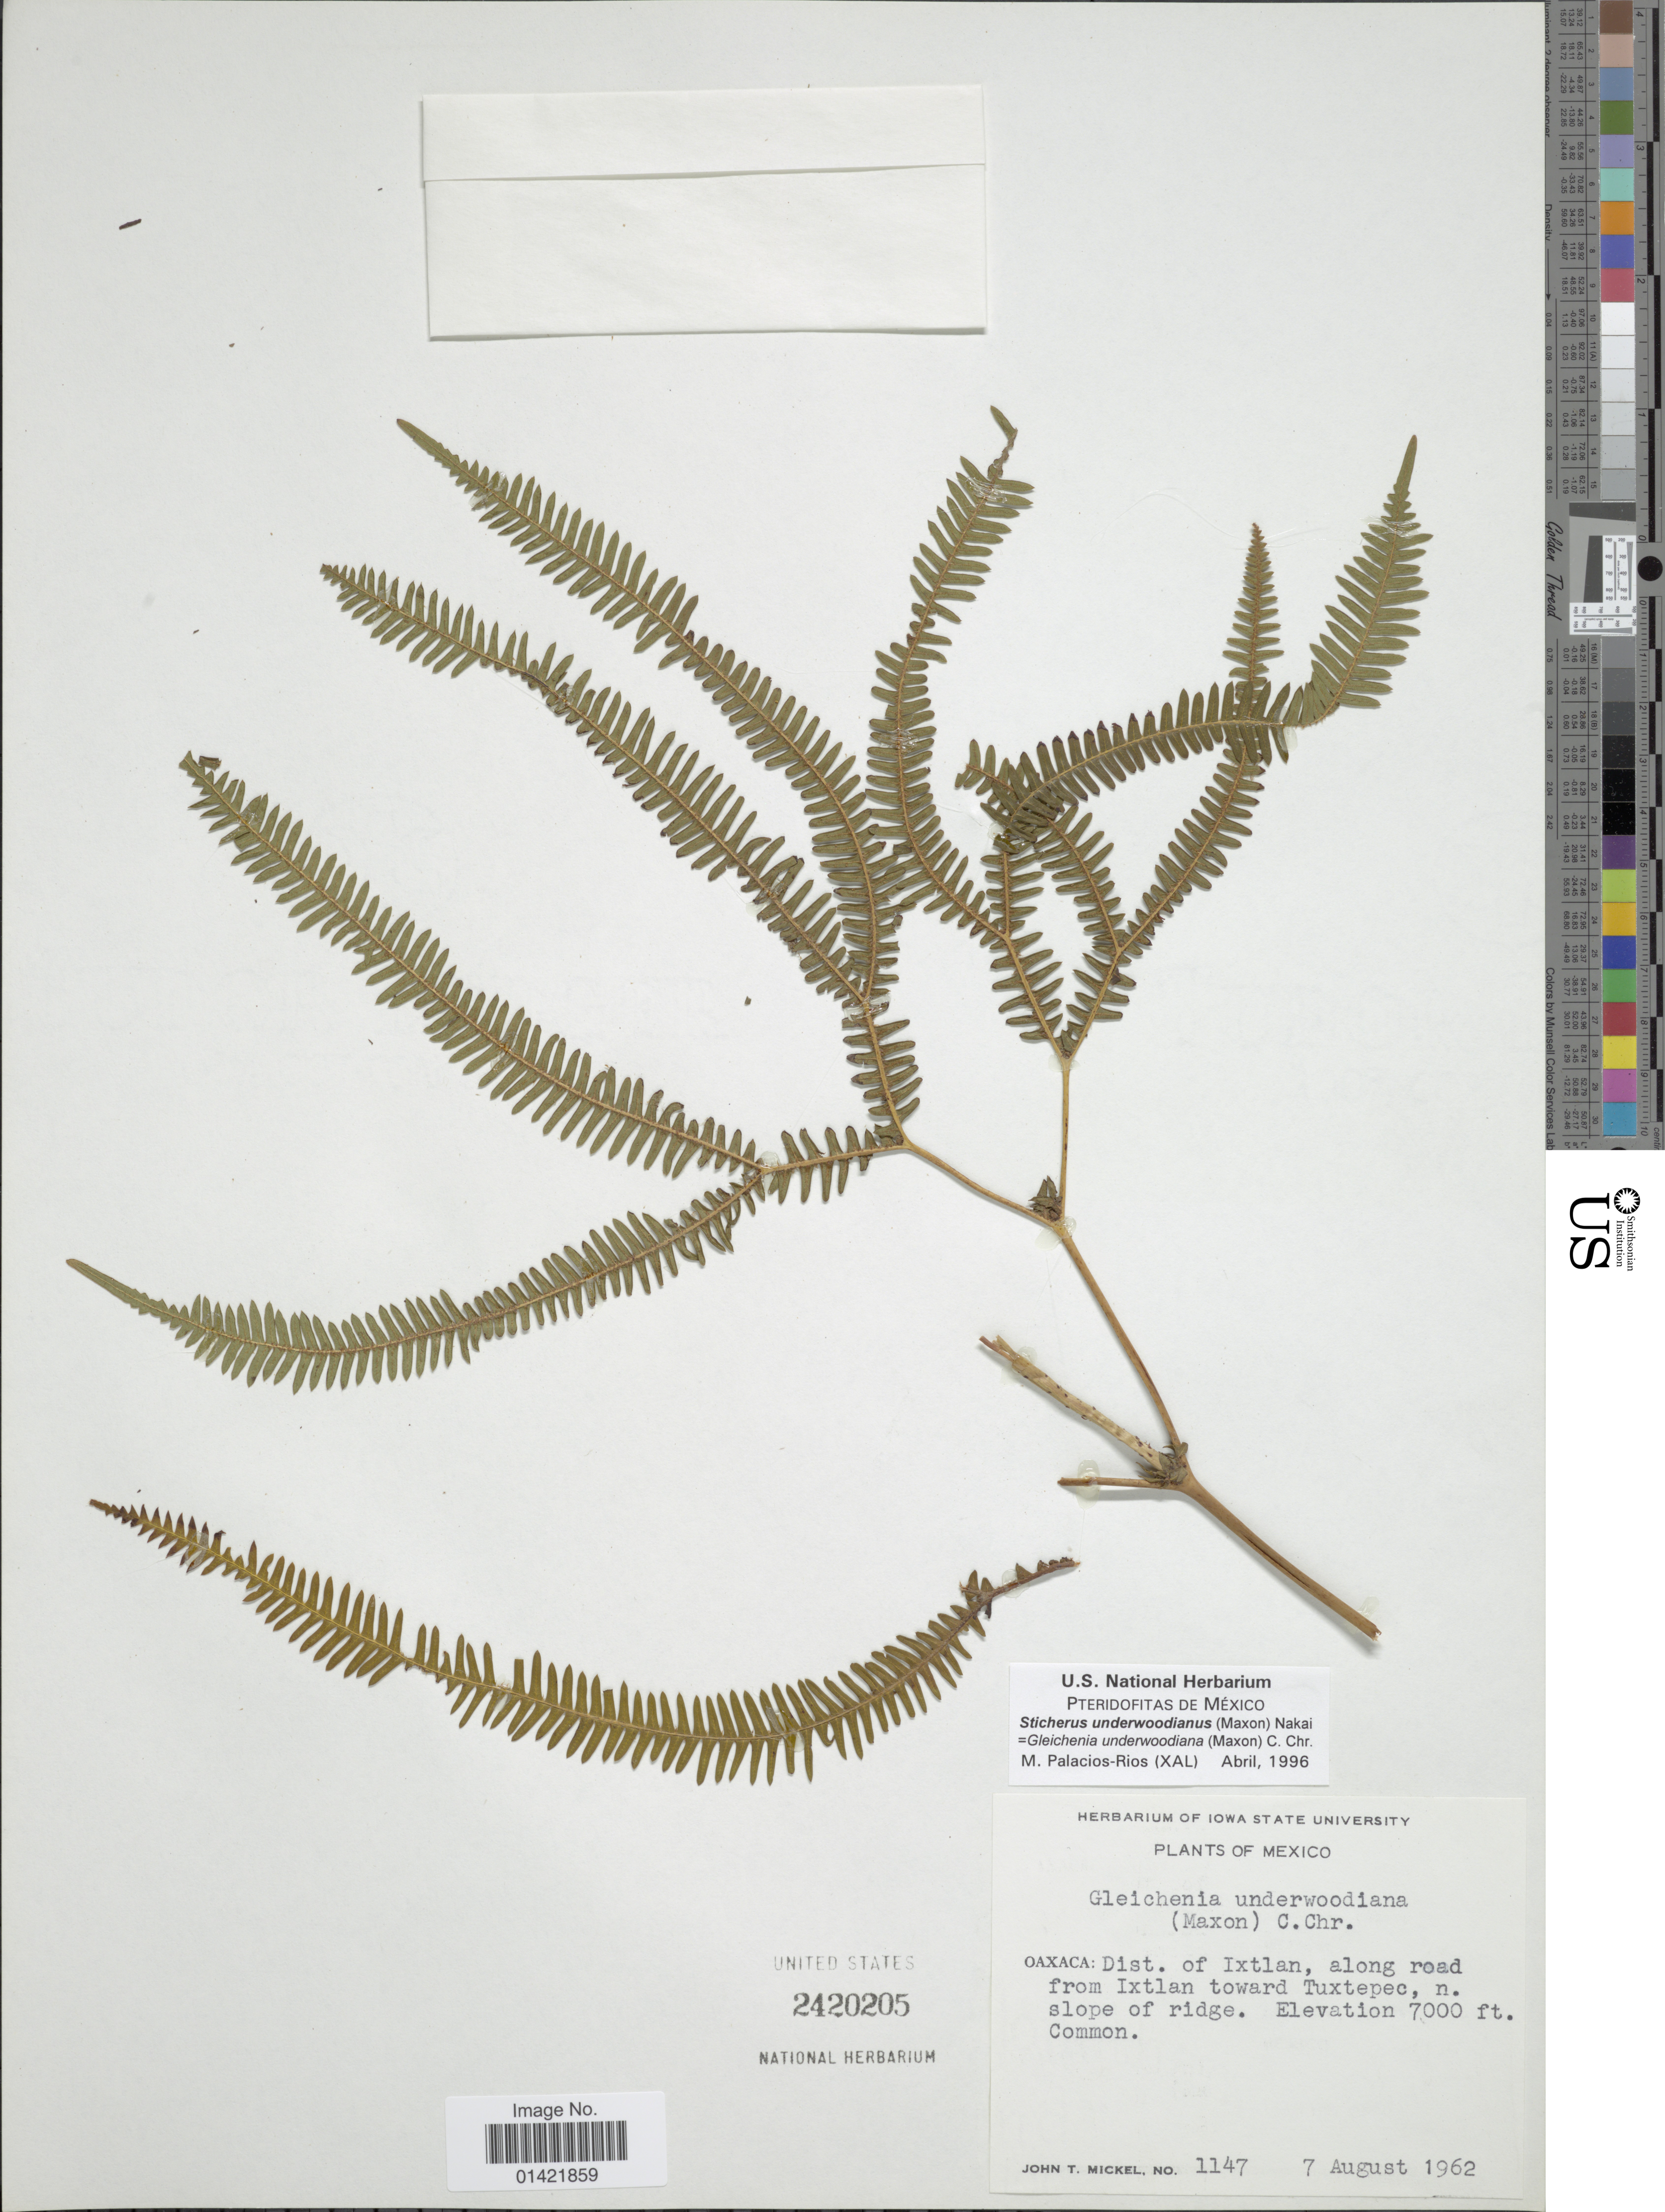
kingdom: Plantae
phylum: Tracheophyta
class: Polypodiopsida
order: Gleicheniales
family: Gleicheniaceae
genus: Sticherus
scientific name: Sticherus underwoodianus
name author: (Maxon) Nakai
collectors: J. T. Mickel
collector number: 1147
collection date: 1962-08-07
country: Mexico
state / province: Oaxaca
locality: Dist. of Ixtlan, along road from Ixtlan toward Tuxtepec, n. slope of ridge.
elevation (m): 2134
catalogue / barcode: US 2420205